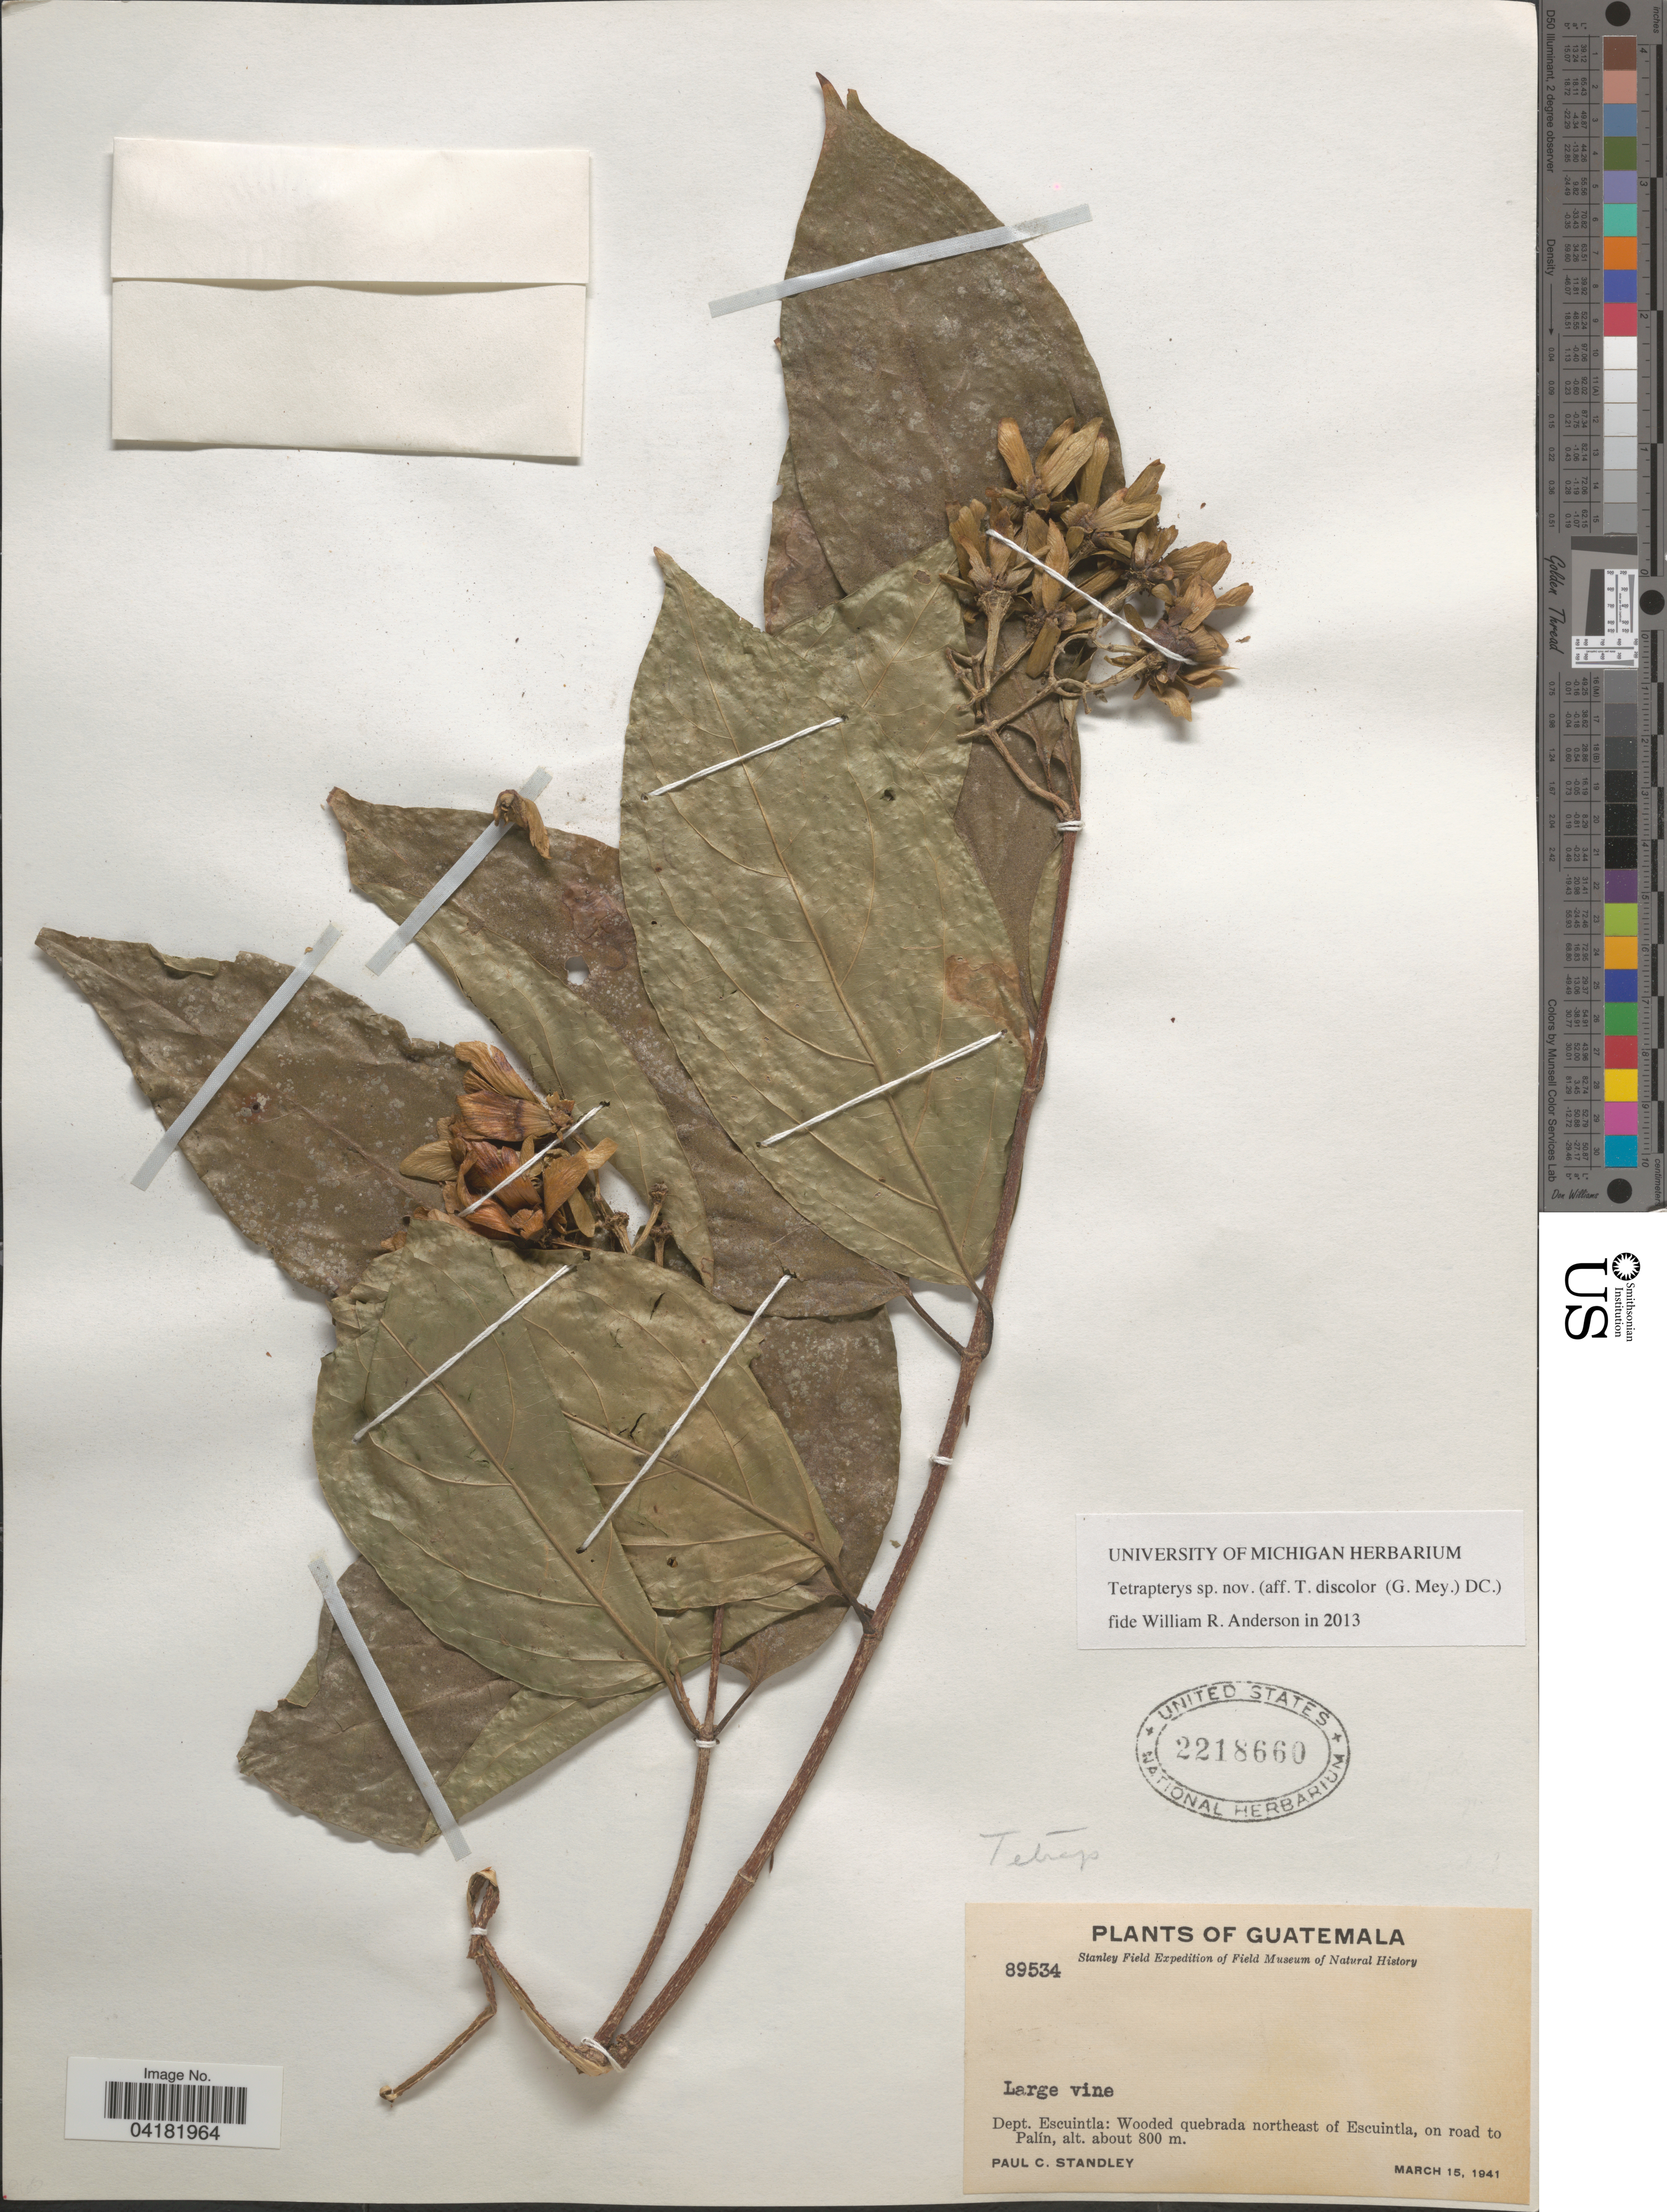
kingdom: Plantae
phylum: Tracheophyta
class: Magnoliopsida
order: Malpighiales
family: Malpighiaceae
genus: Tetrapterys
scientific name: Tetrapterys sp.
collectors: P. C. Standley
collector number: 89534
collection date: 1941-03-15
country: Guatemala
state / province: Escuintla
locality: Stanley Field Expedition of Field Museum of Natural History. Dept. Escuintla: Wooded quebrada northeast of Escuintla, on road to Palín.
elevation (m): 800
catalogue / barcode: US 2218660